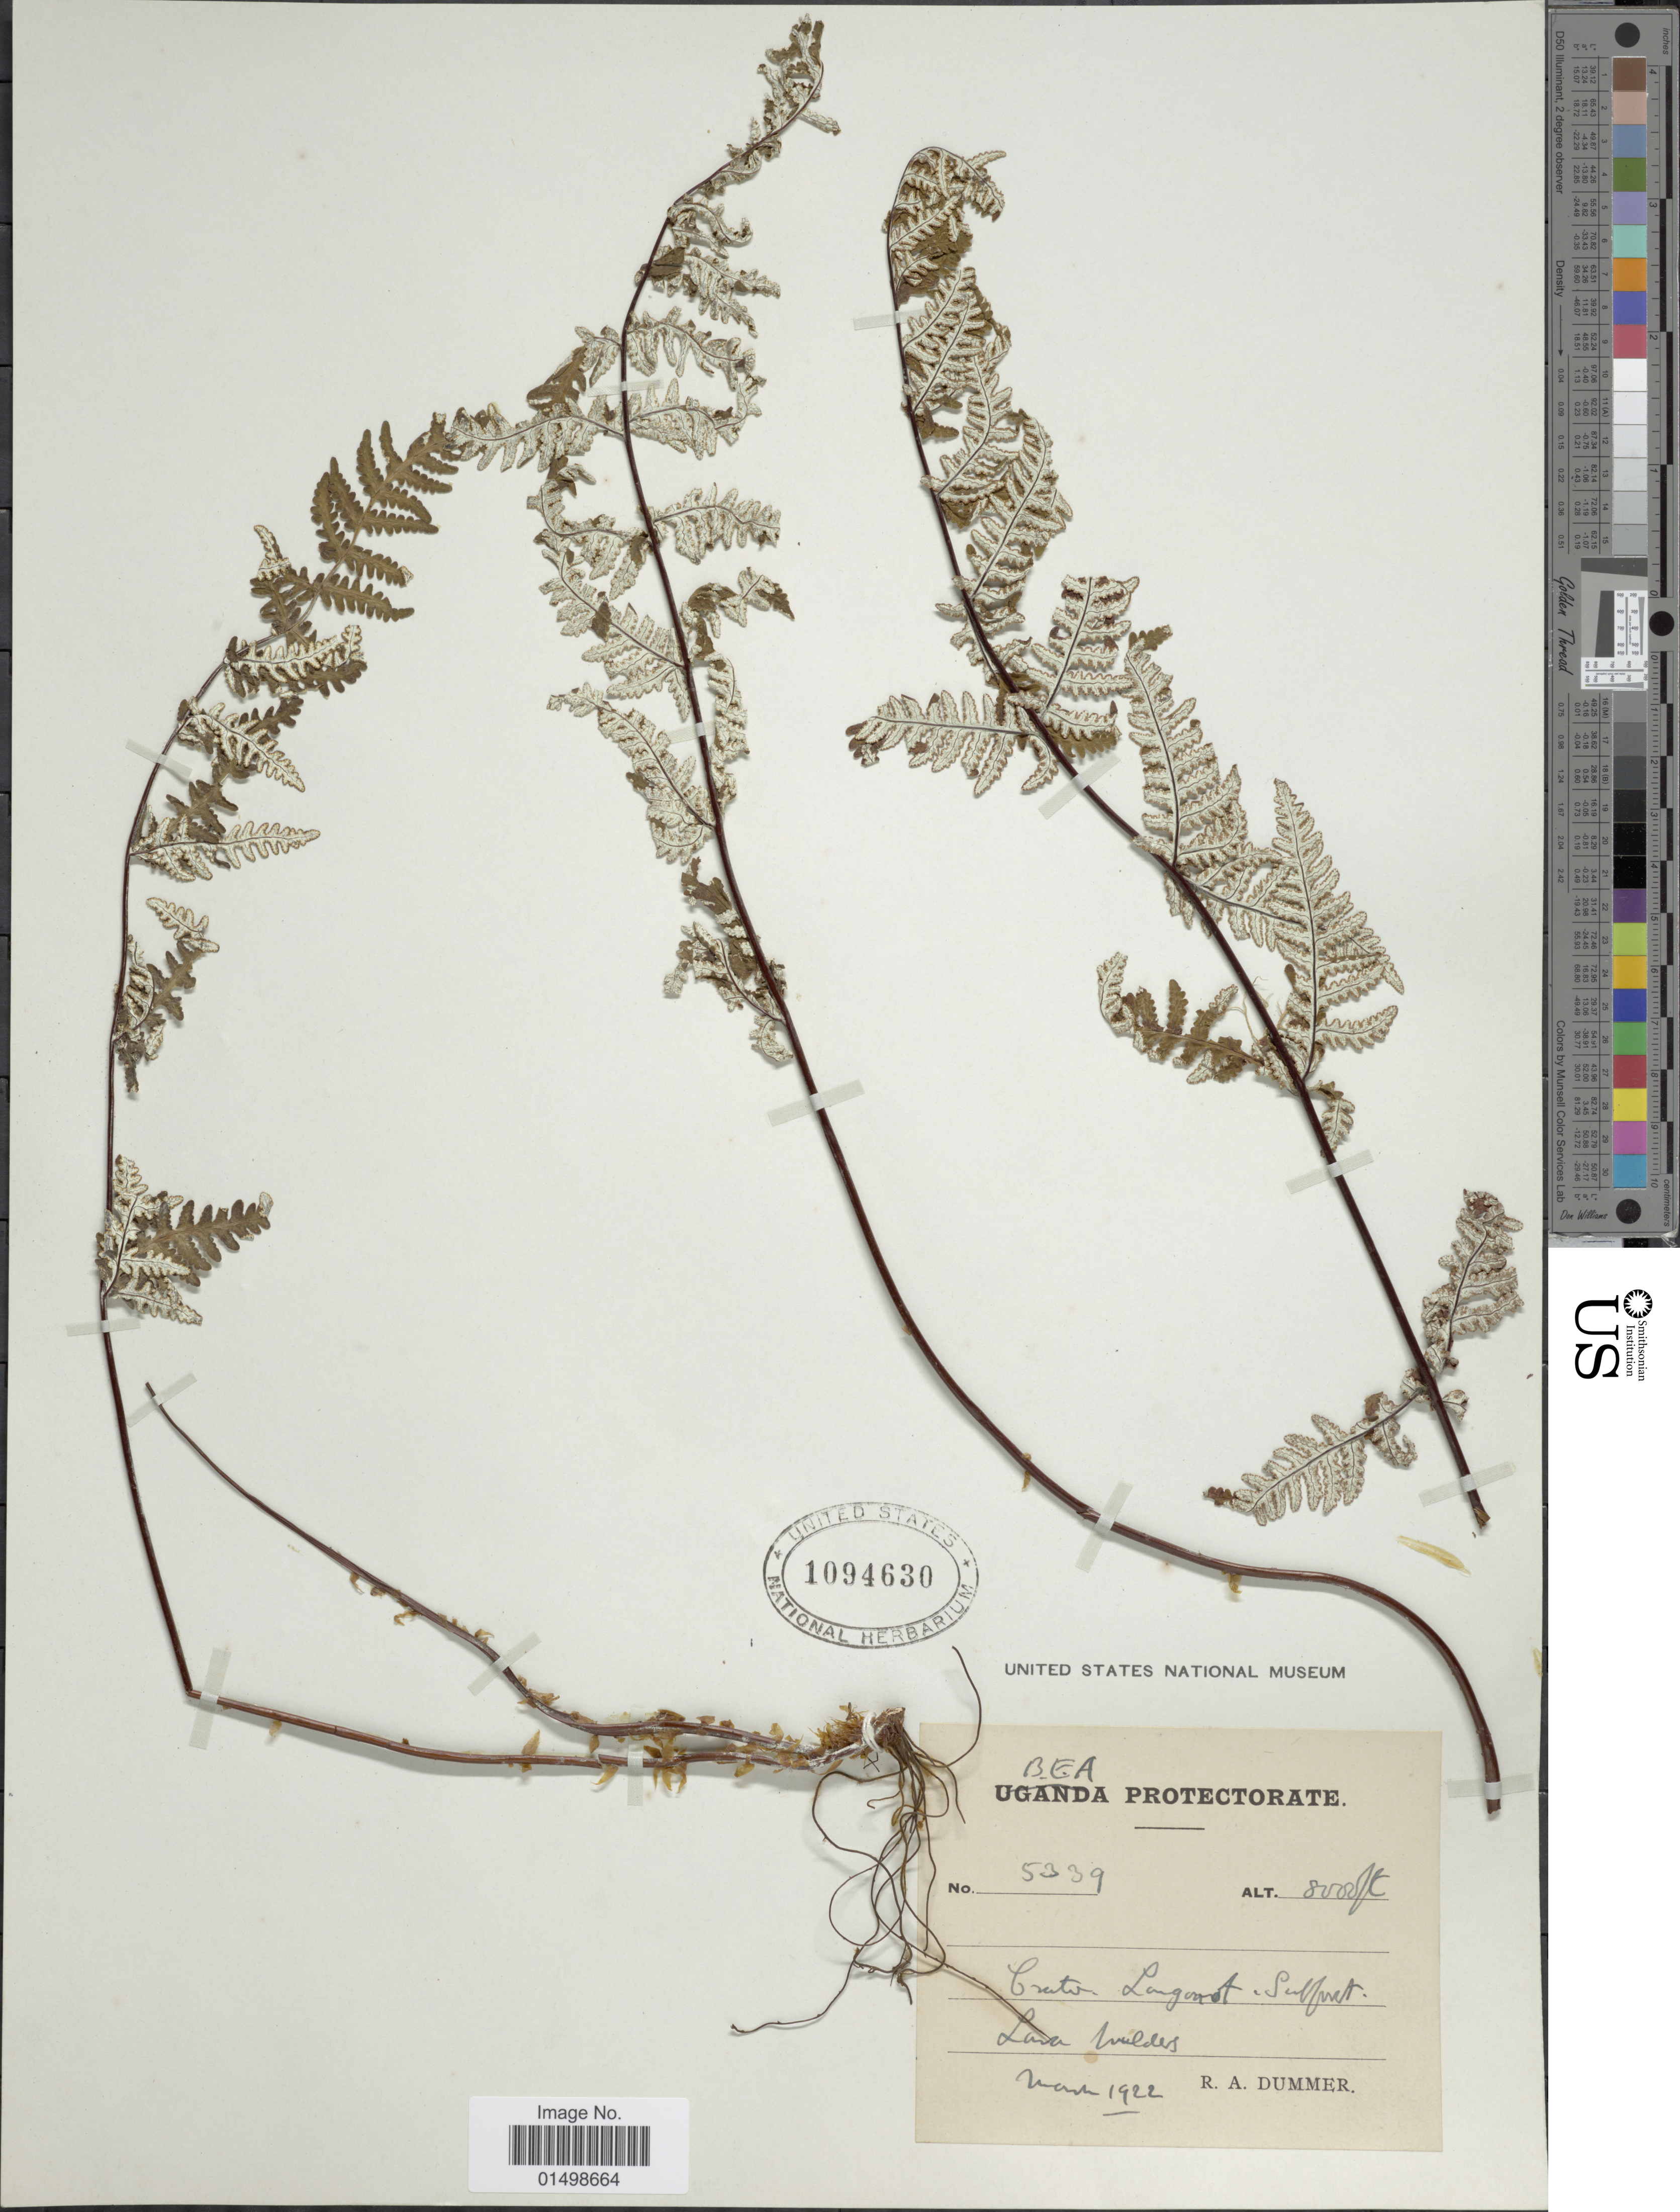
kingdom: Plantae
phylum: Tracheophyta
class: Polypodiopsida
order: Polypodiales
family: Pteridaceae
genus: Aleuritopteris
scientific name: Aleuritopteris farinosa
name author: (Forssk.) Fée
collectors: R. Dümmer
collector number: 5339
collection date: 1922-03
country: Uganda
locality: B.E.A. Protectorate, Crater. Longonot Subforest Lava boulders.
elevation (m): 2438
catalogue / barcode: US 1094630